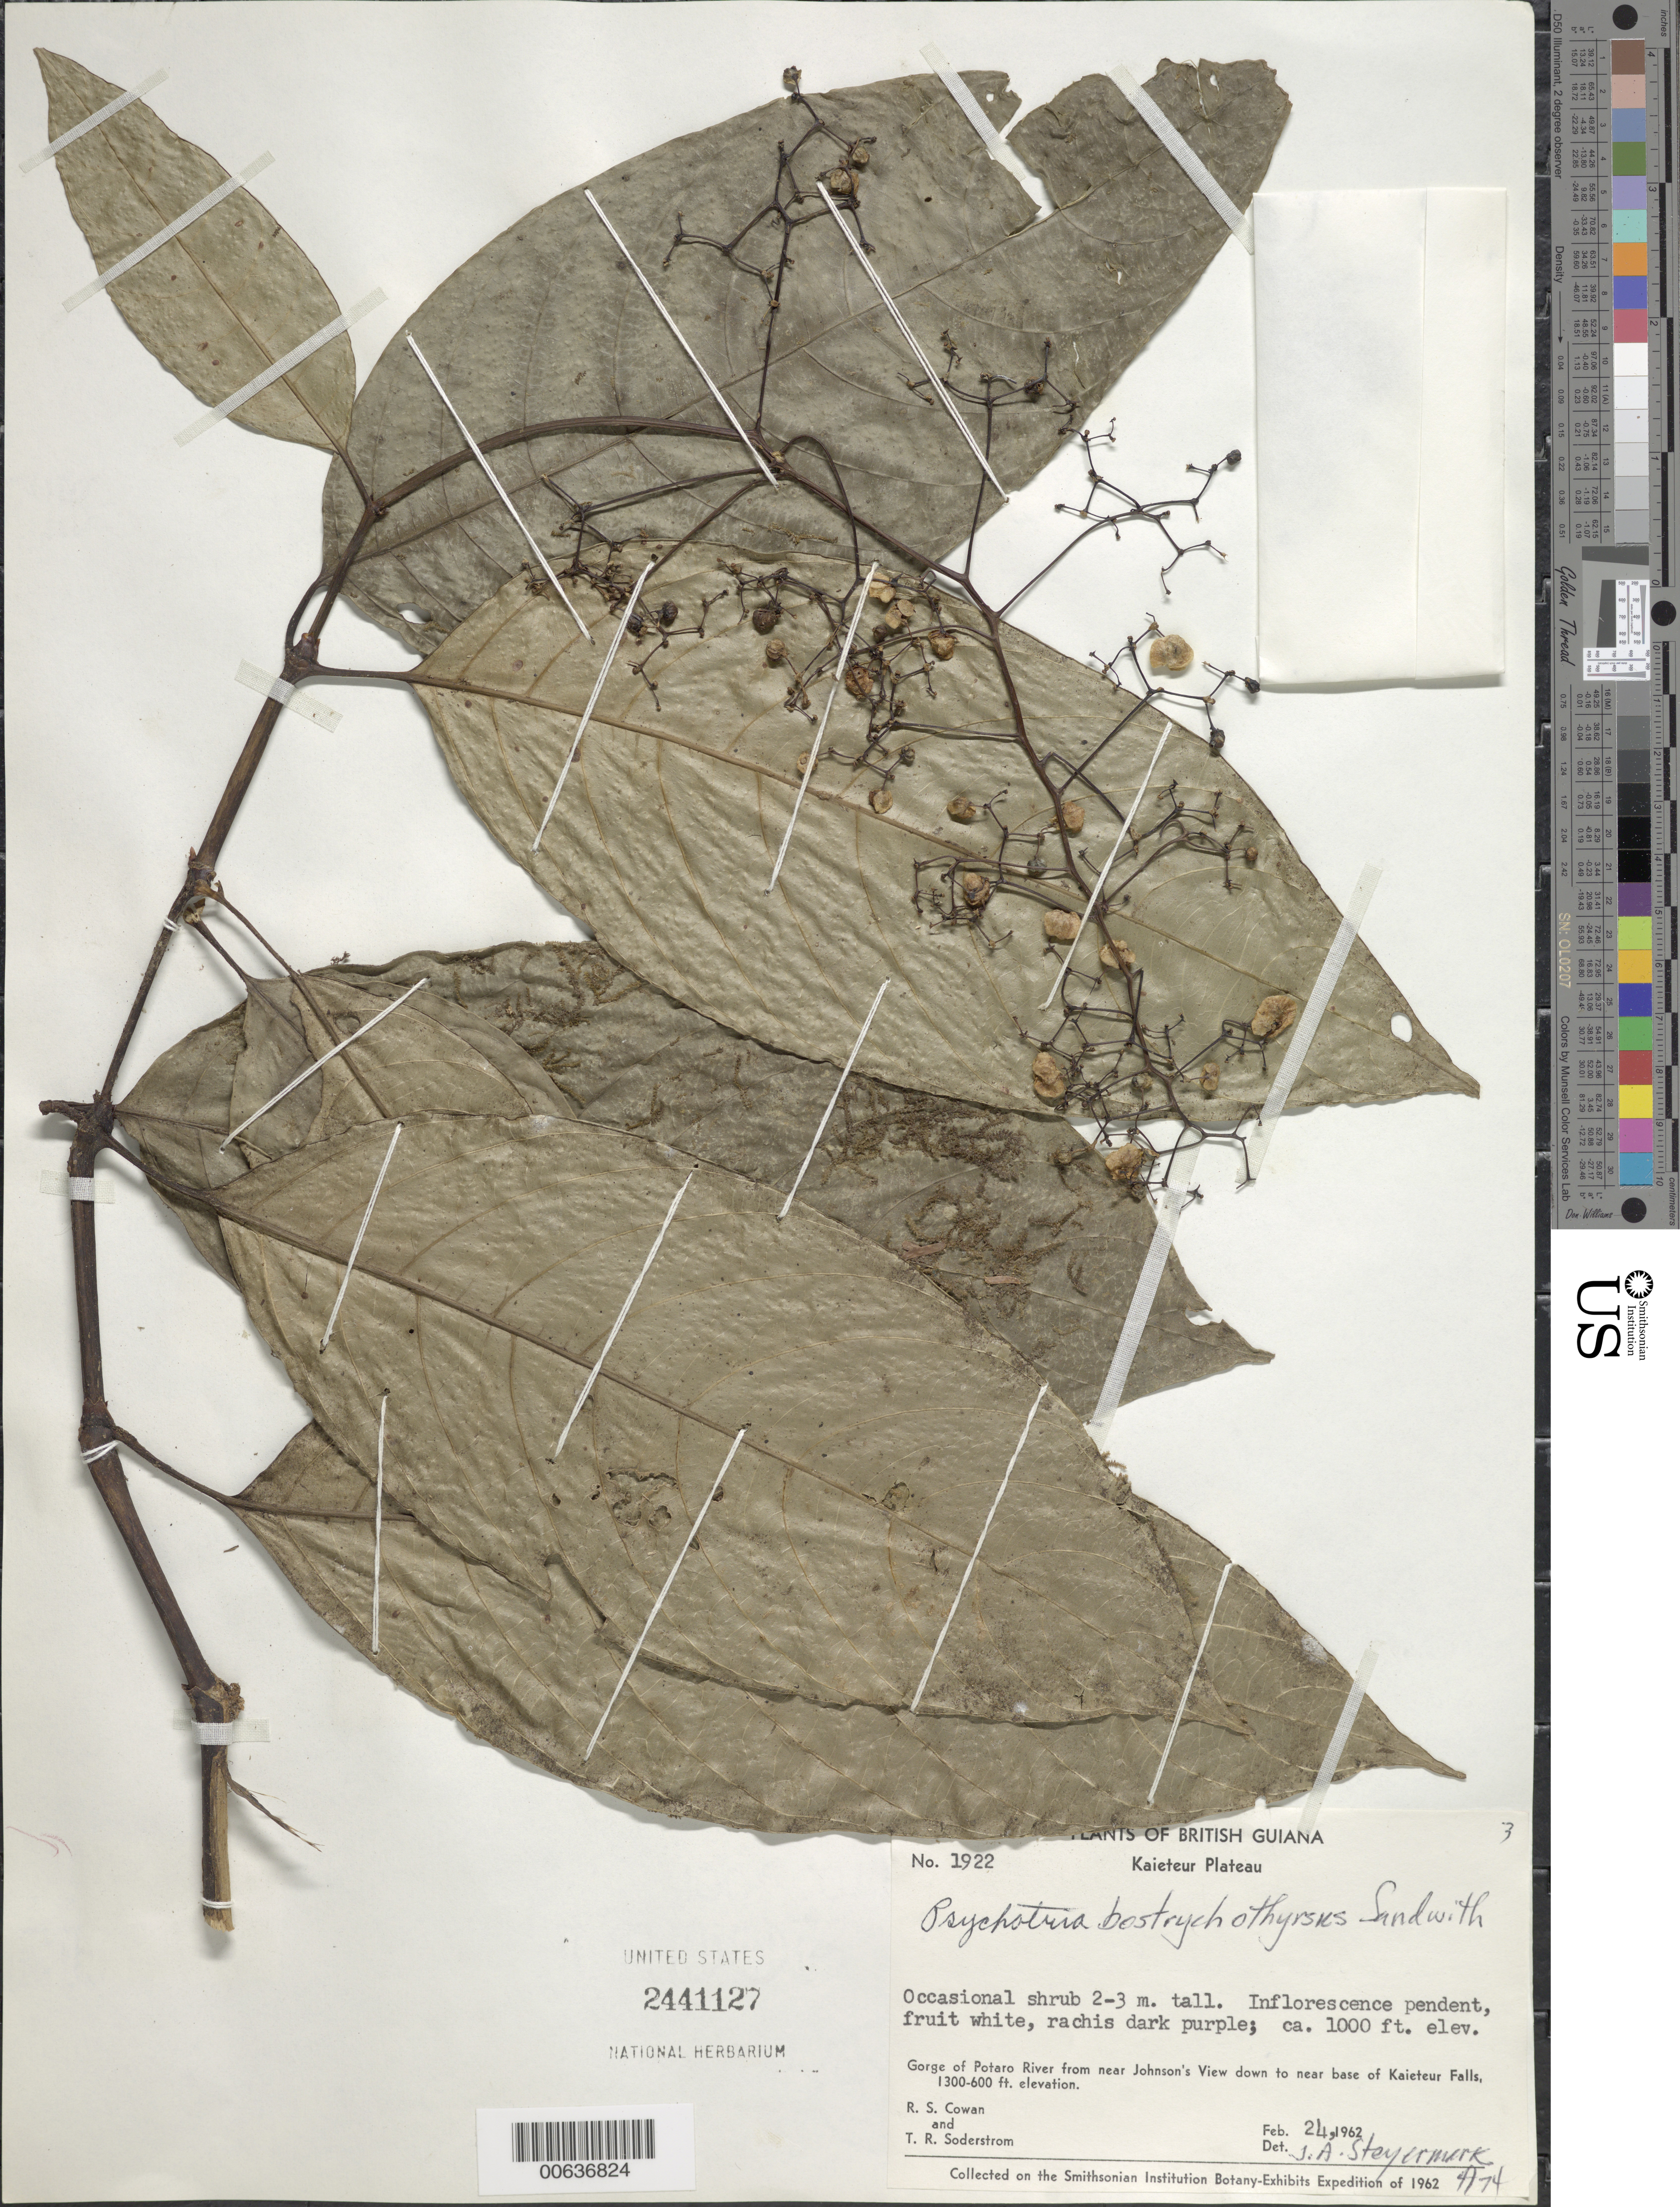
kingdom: Plantae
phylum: Tracheophyta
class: Magnoliopsida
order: Gentianales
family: Rubiaceae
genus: Palicourea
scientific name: Palicourea bostrychothyrsus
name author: (Sandwith) Delprete & J.H. Kirkbr.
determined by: Kirkbride, J. H., Jr.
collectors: R. S. Cowan & T. R. Soderstrom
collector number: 1922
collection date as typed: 24-Feb-62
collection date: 1962-02-24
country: Guyana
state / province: Potaro-Siparuni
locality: Kaieteur Plateau, Kaieteur Falls, Potaro Gorge from Johnson's View to near base of Falls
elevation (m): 183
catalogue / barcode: US 2441127